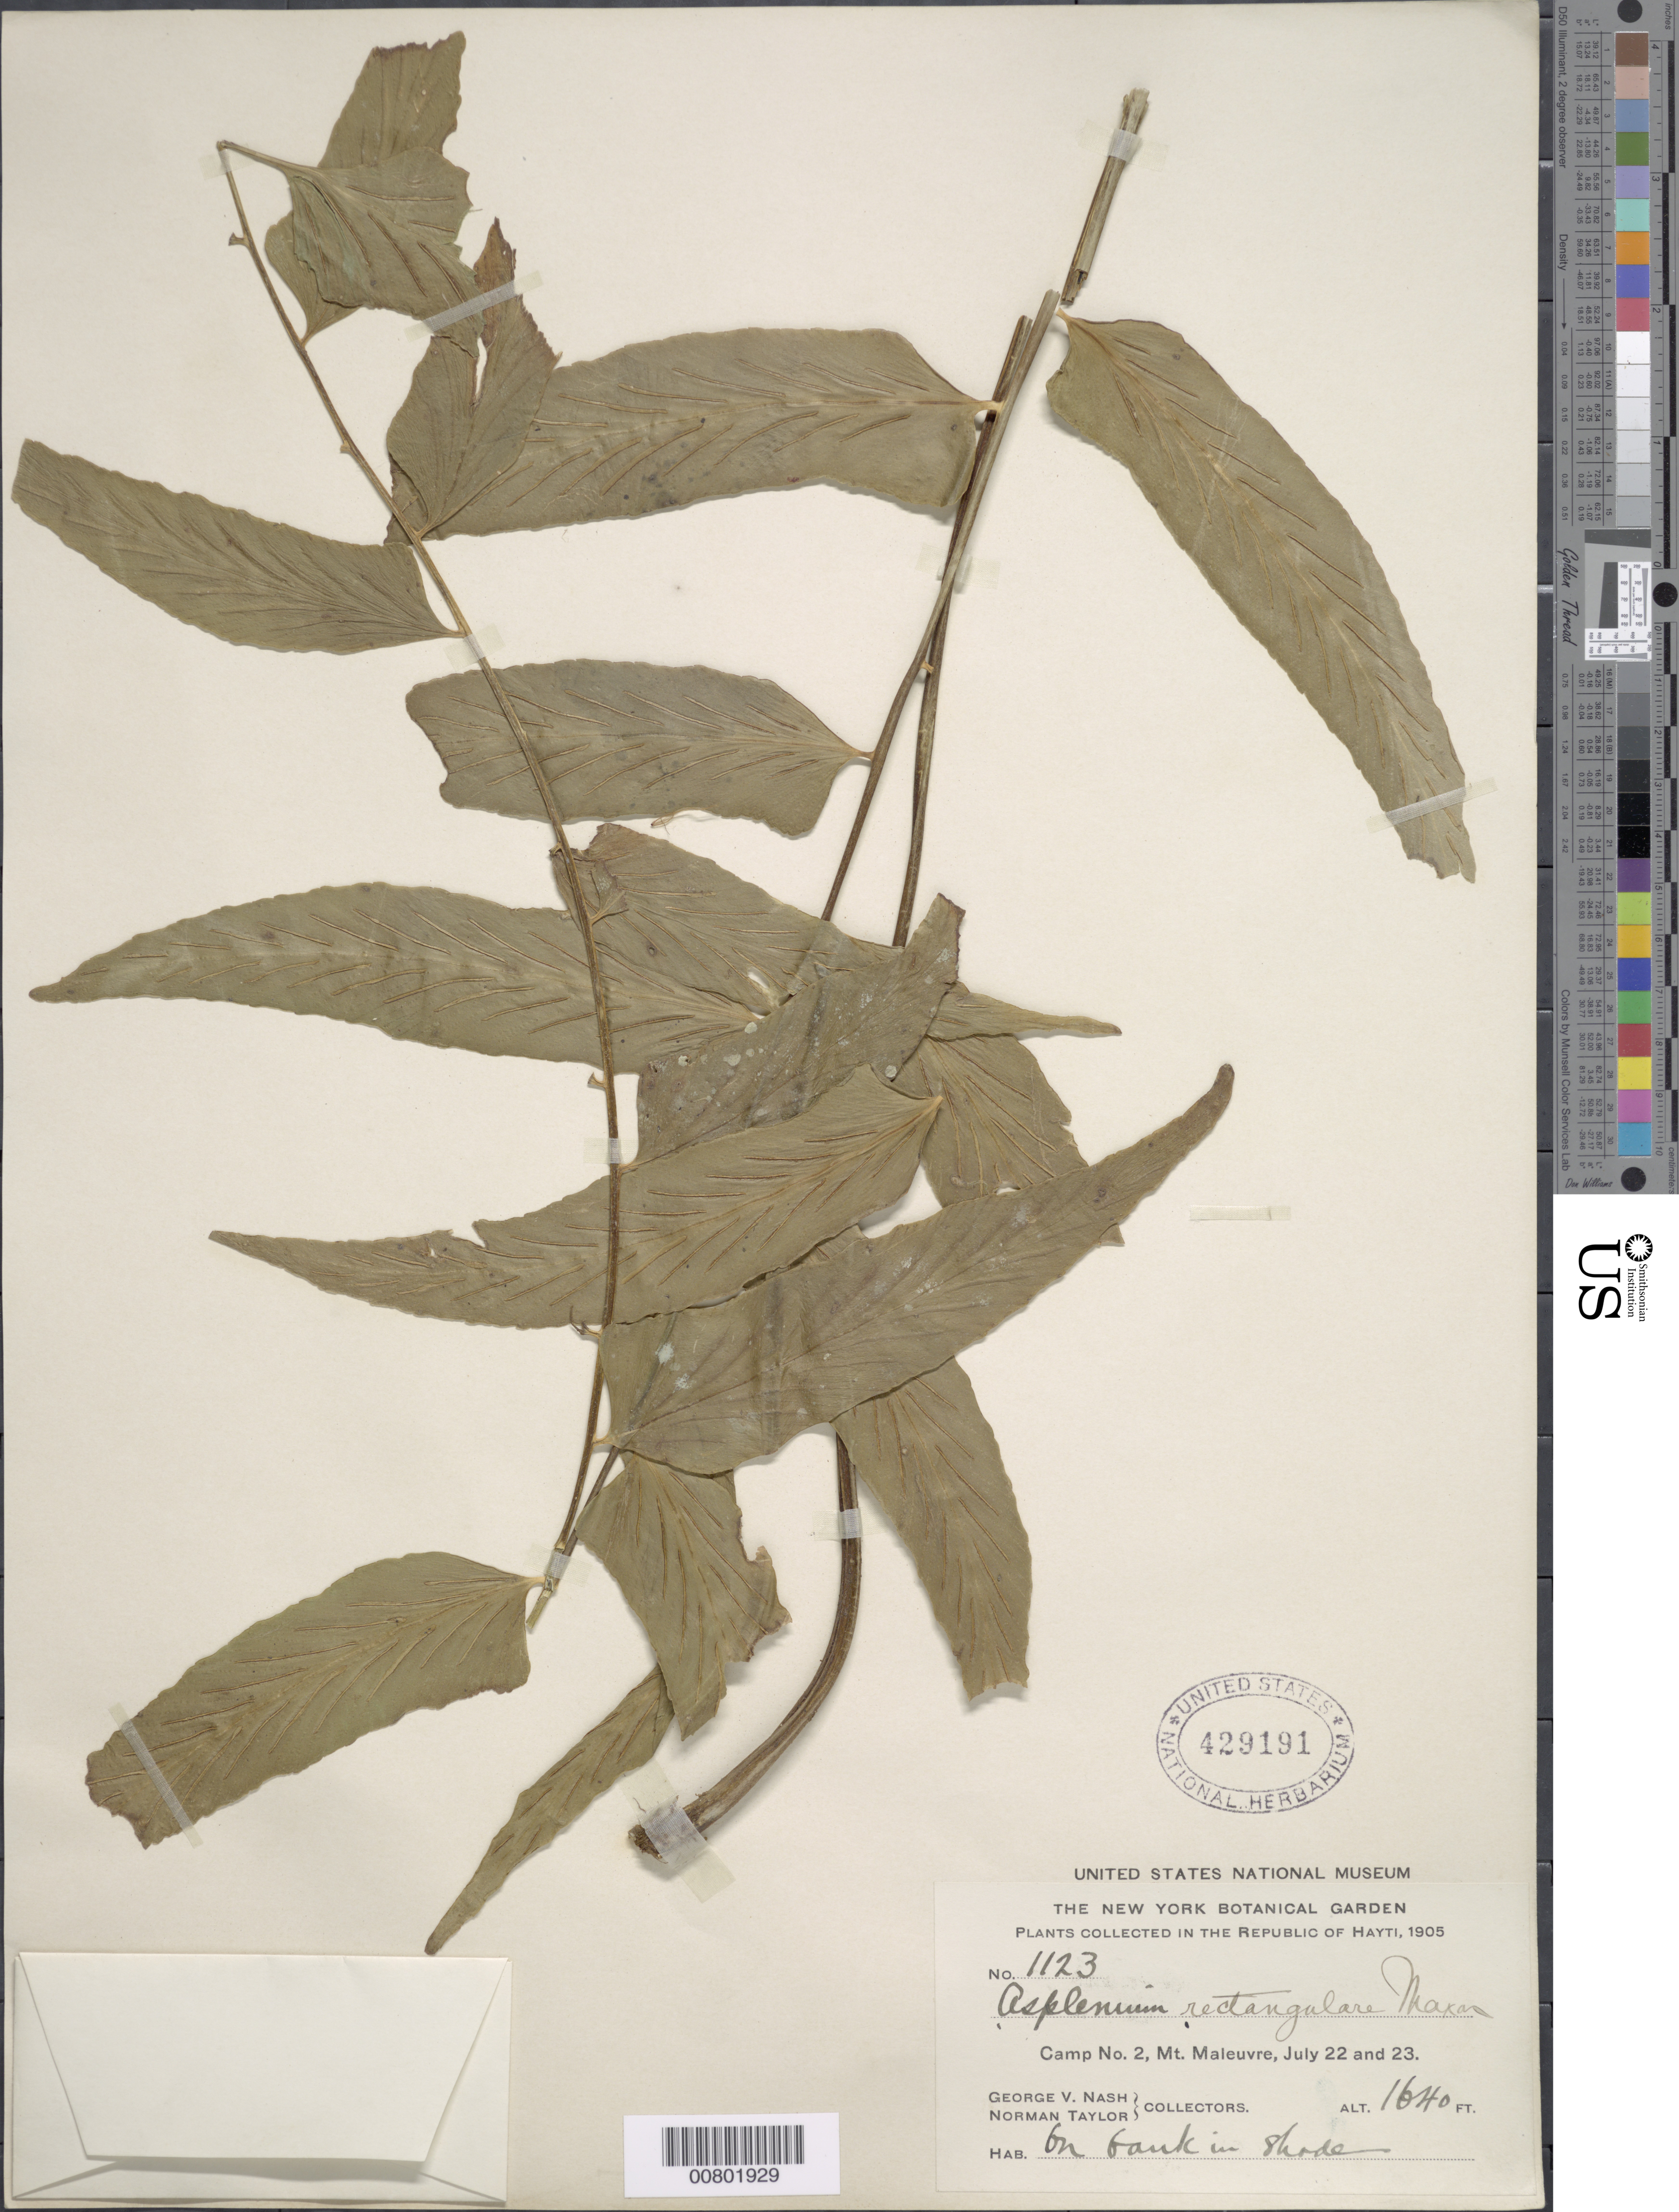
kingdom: Plantae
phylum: Tracheophyta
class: Polypodiopsida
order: Polypodiales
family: Aspleniaceae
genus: Asplenium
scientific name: Asplenium rectangulare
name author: Maxon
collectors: G. V. Nash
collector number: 1123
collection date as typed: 22 Jul 1905 to 23 Jul 1905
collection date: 1905-07-22/1905-07-23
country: Haiti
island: Hispaniola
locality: Mt. Maleuvre, Camp No. 2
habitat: On bank in shade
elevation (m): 500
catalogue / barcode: US 429191